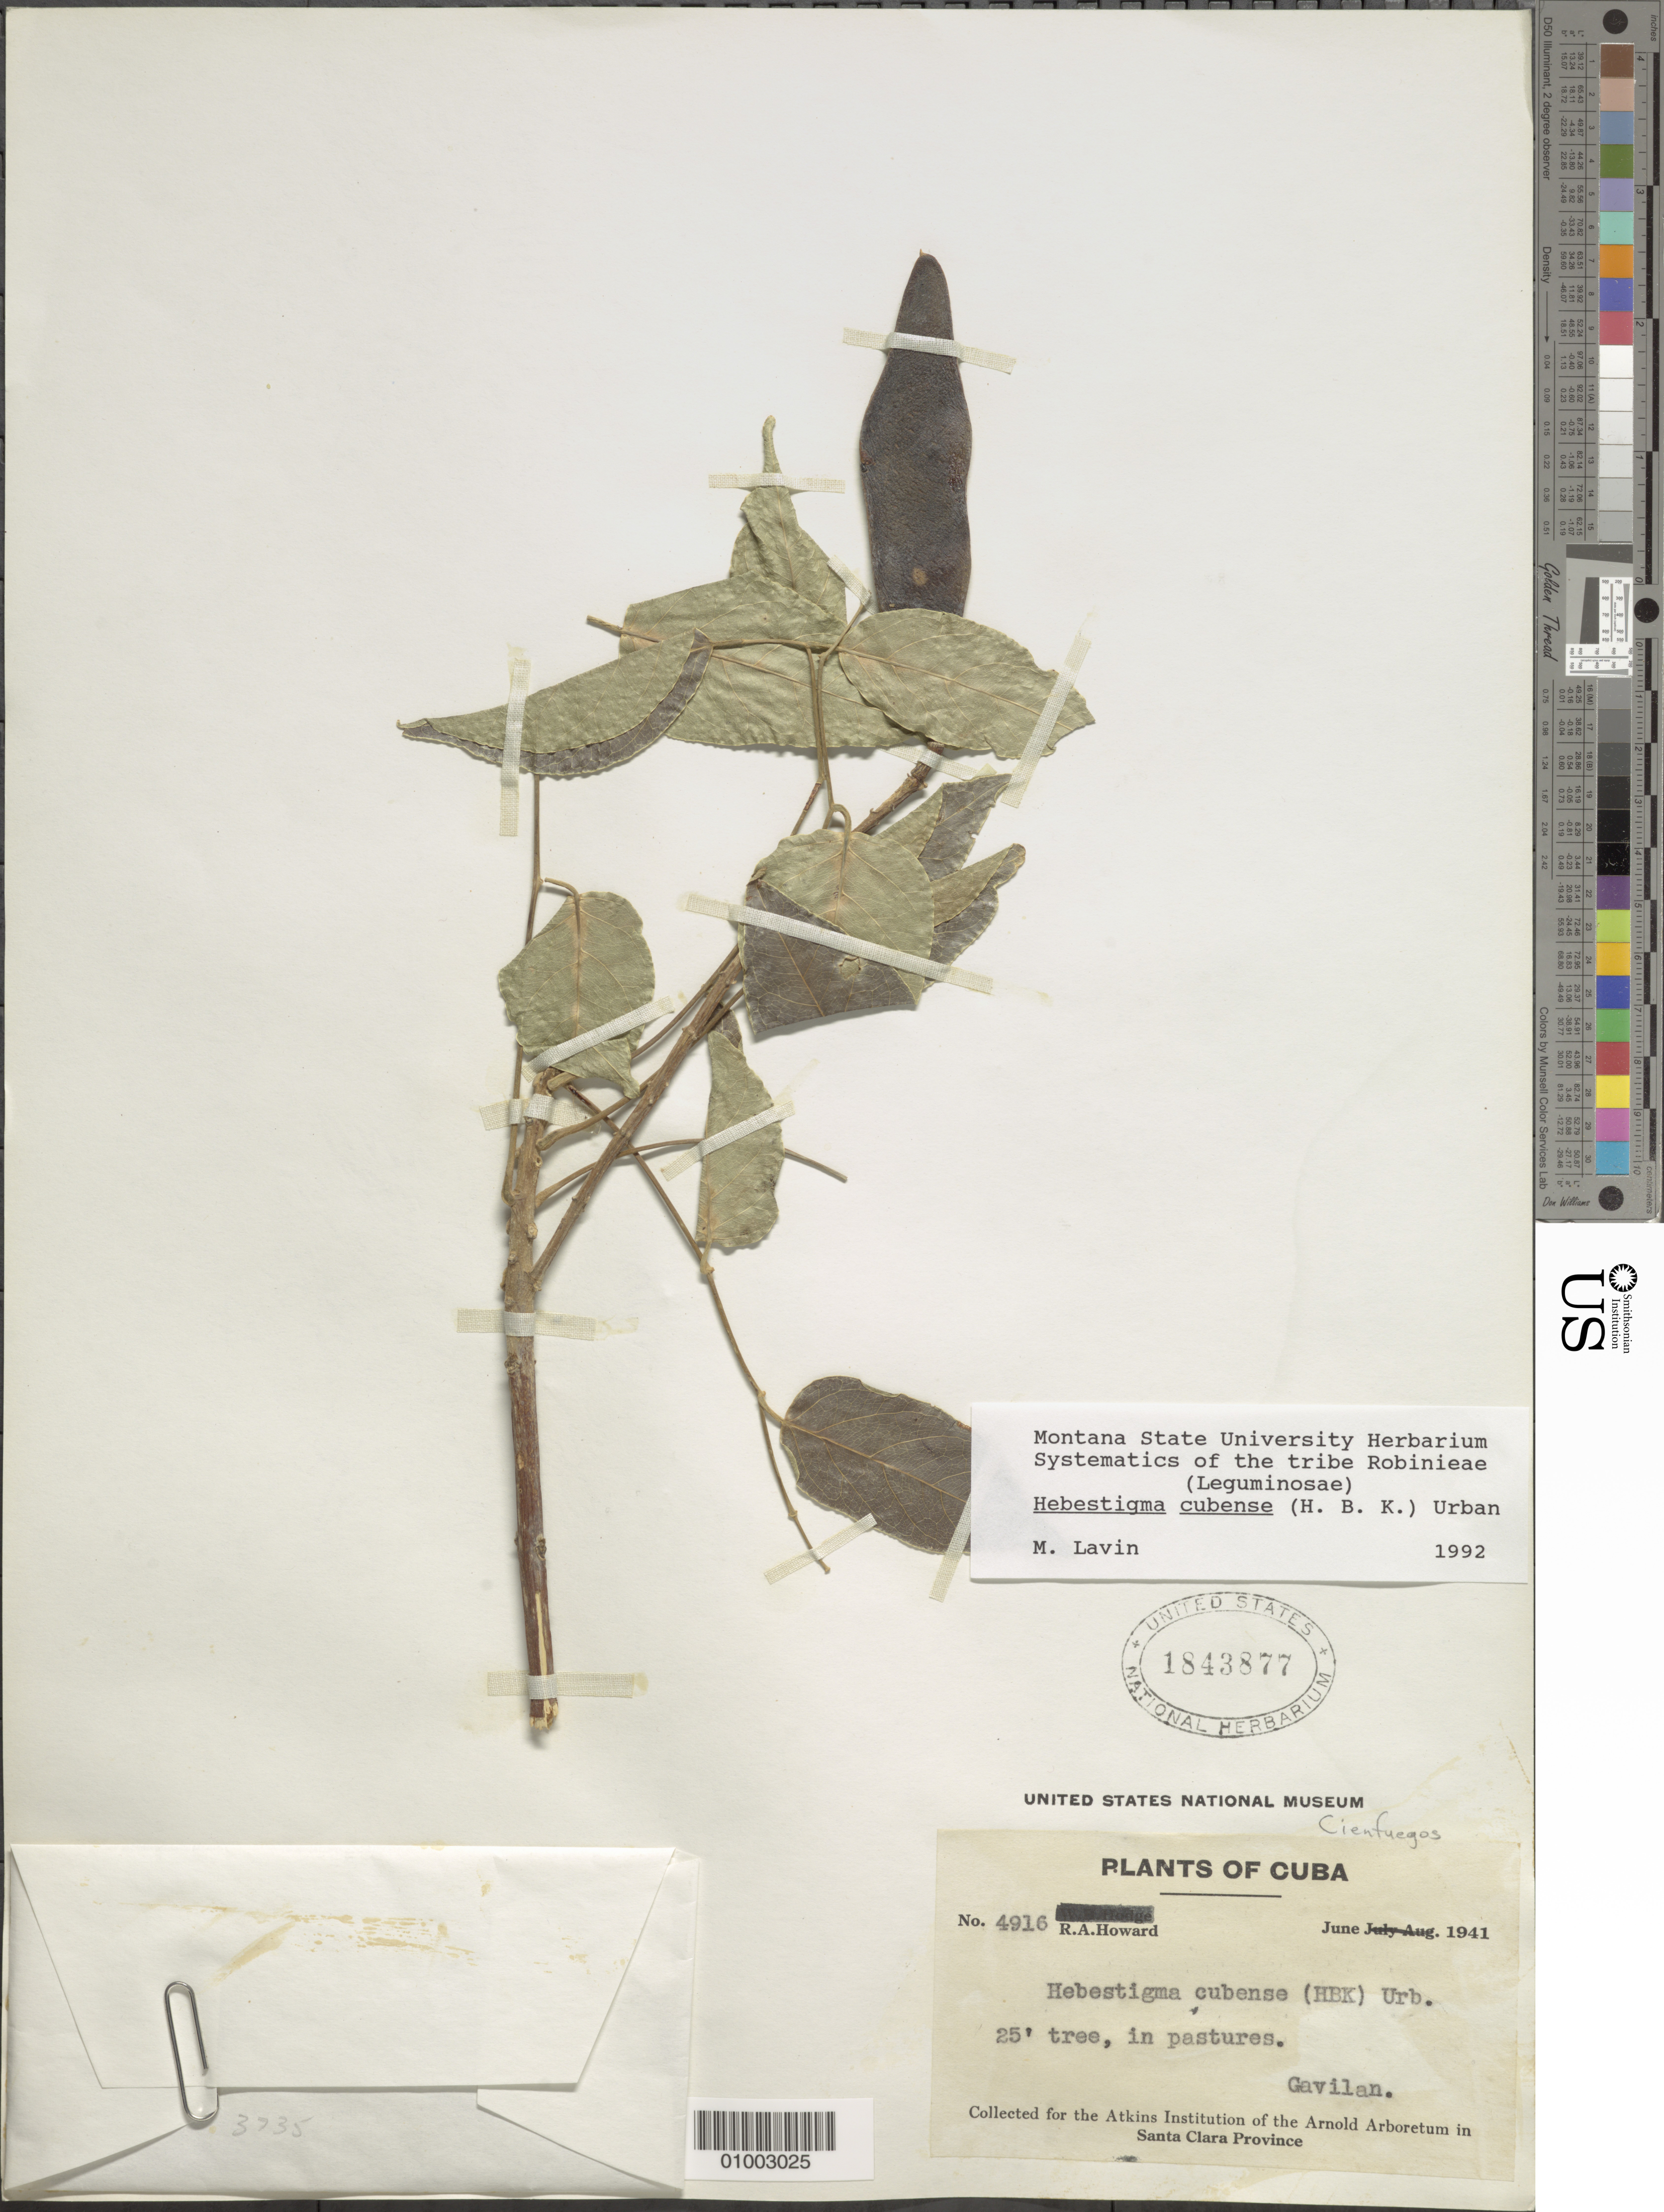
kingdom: Plantae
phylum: Tracheophyta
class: Magnoliopsida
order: Fabales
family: Fabaceae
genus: Hebestigma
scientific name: Hebestigma cubense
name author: (Kunth) Urb.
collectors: R. A. Howard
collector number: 4916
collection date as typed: Jun 1941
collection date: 1941-06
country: Cuba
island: Cuba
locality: Pastures, Gavilan, Cienfuegos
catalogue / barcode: US 1843877